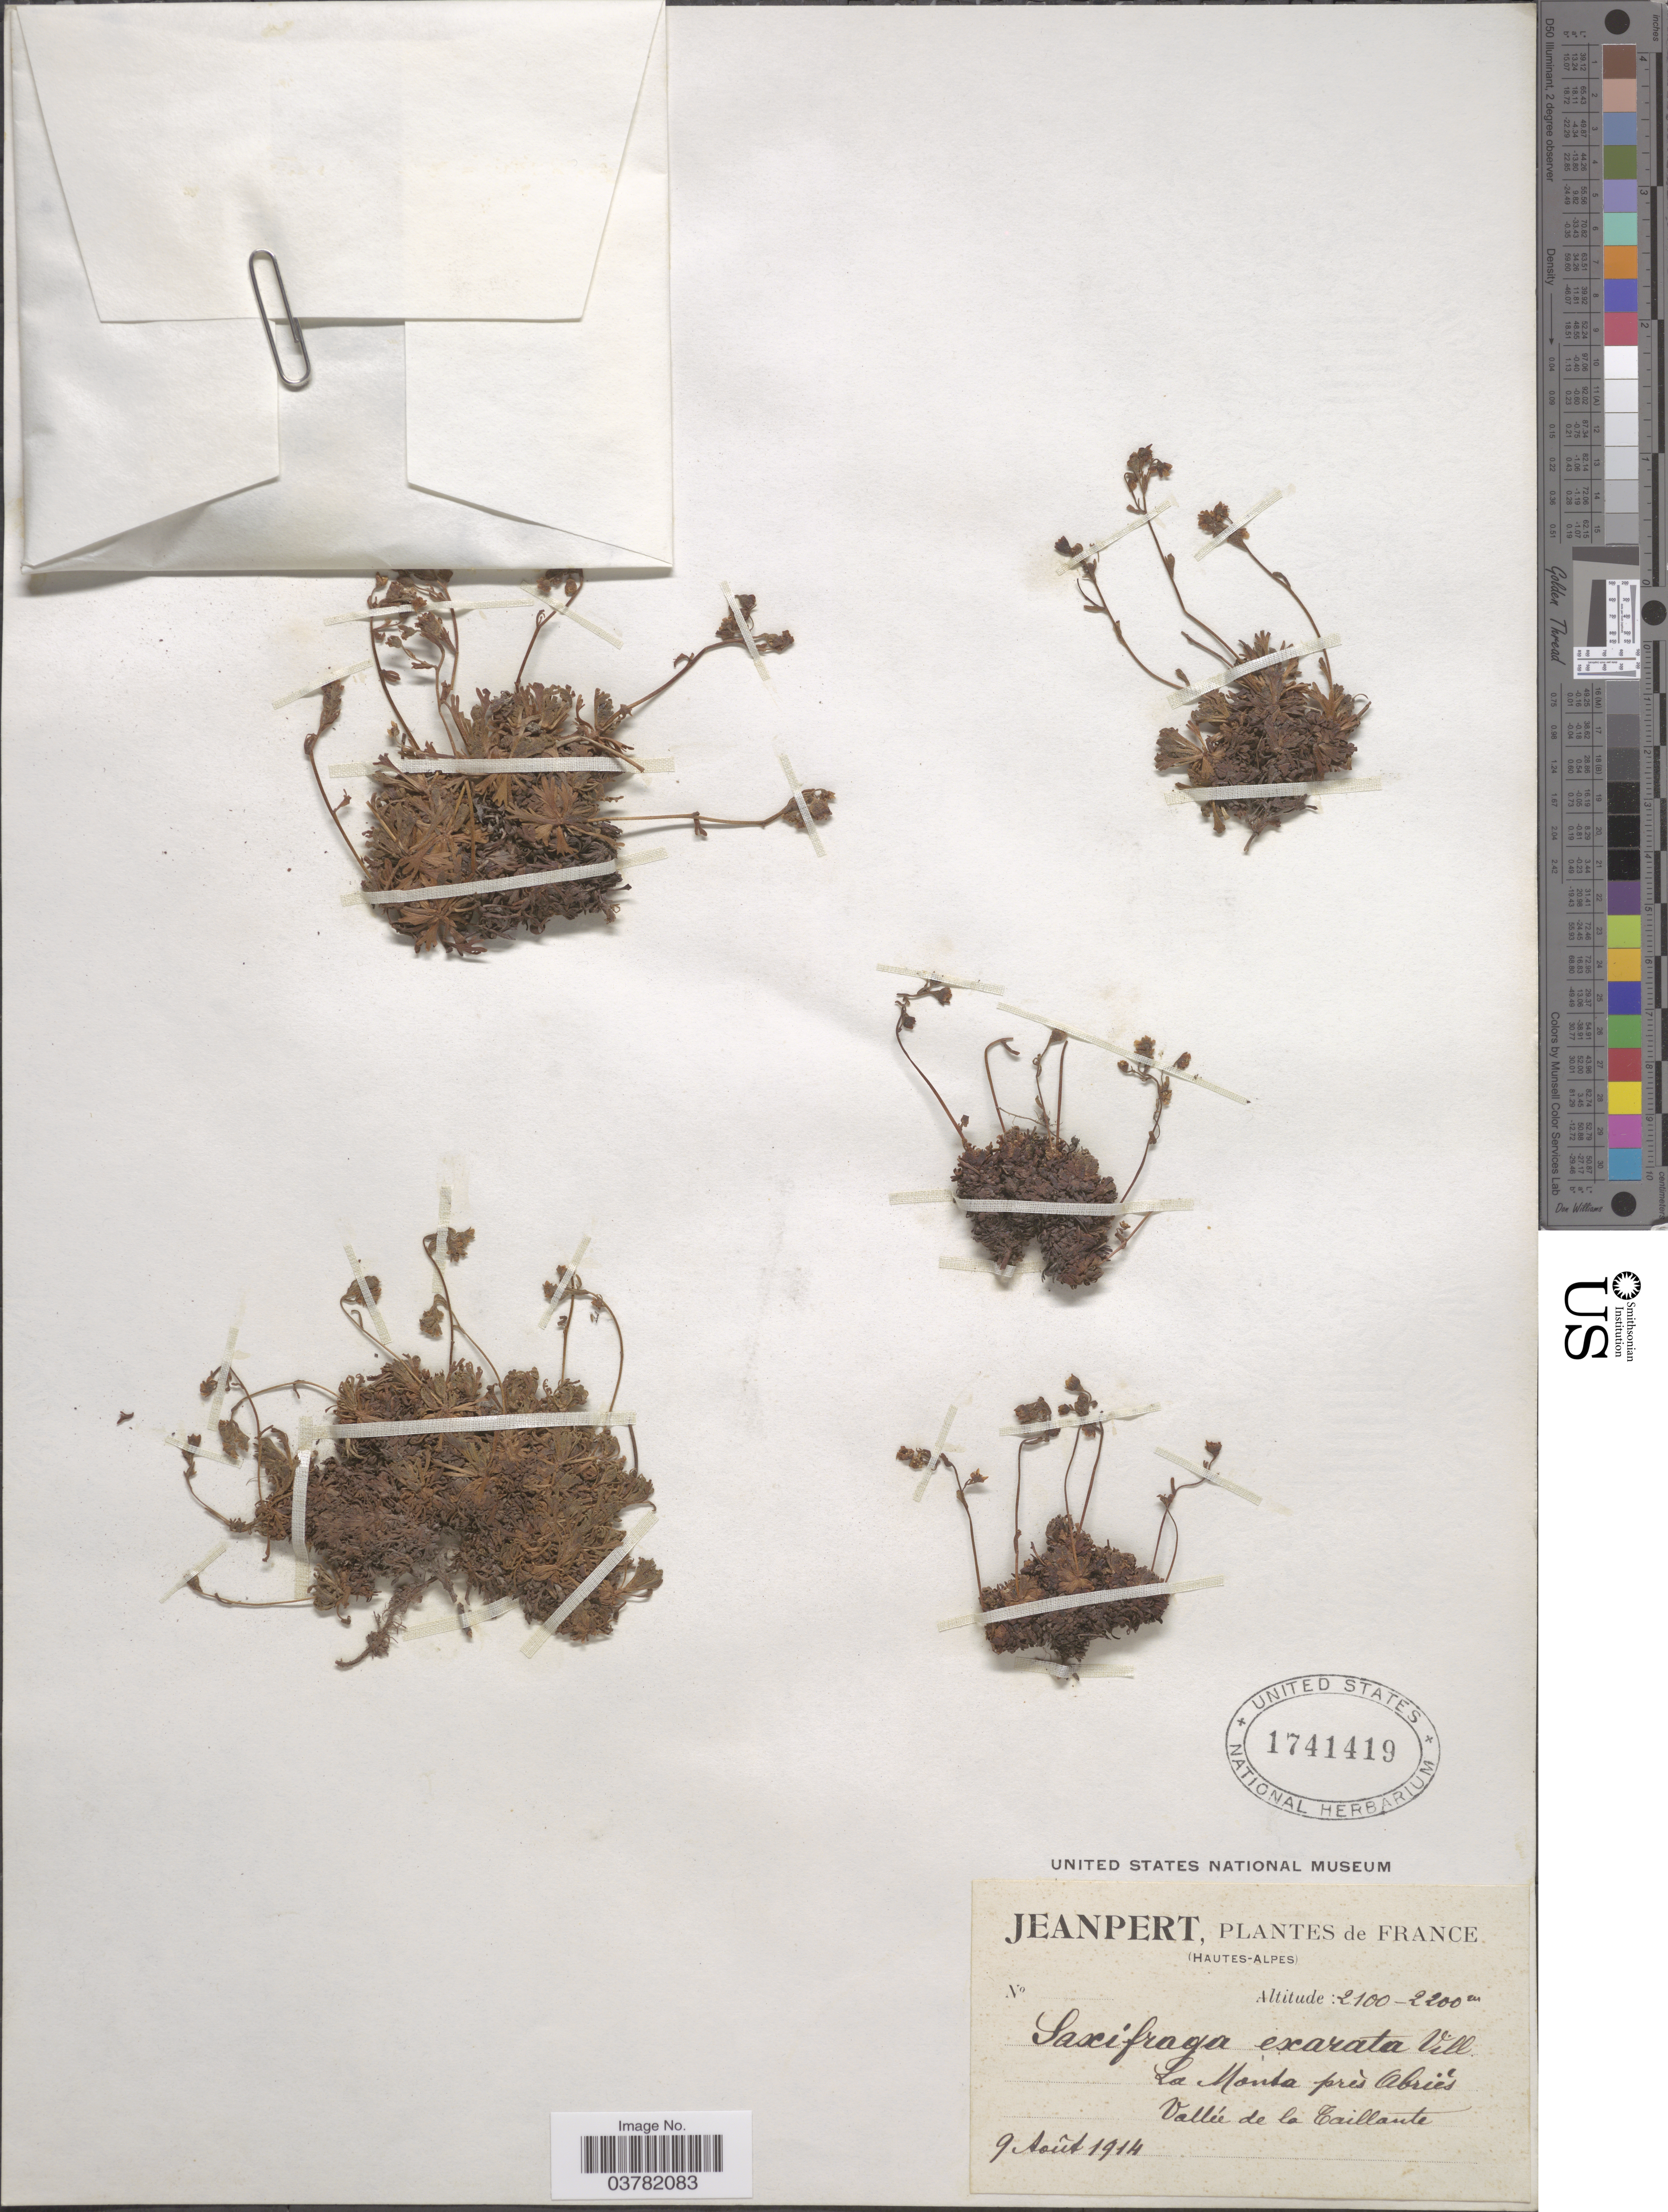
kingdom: Plantae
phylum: Tracheophyta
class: Magnoliopsida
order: Saxifragales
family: Saxifragaceae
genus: Saxifraga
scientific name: Saxifraga caespitosa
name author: L.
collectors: Jeanpert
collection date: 1914-08-09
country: France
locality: La Monta près Abriès. Vallée de la Taillante.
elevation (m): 2100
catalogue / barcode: US 1741419